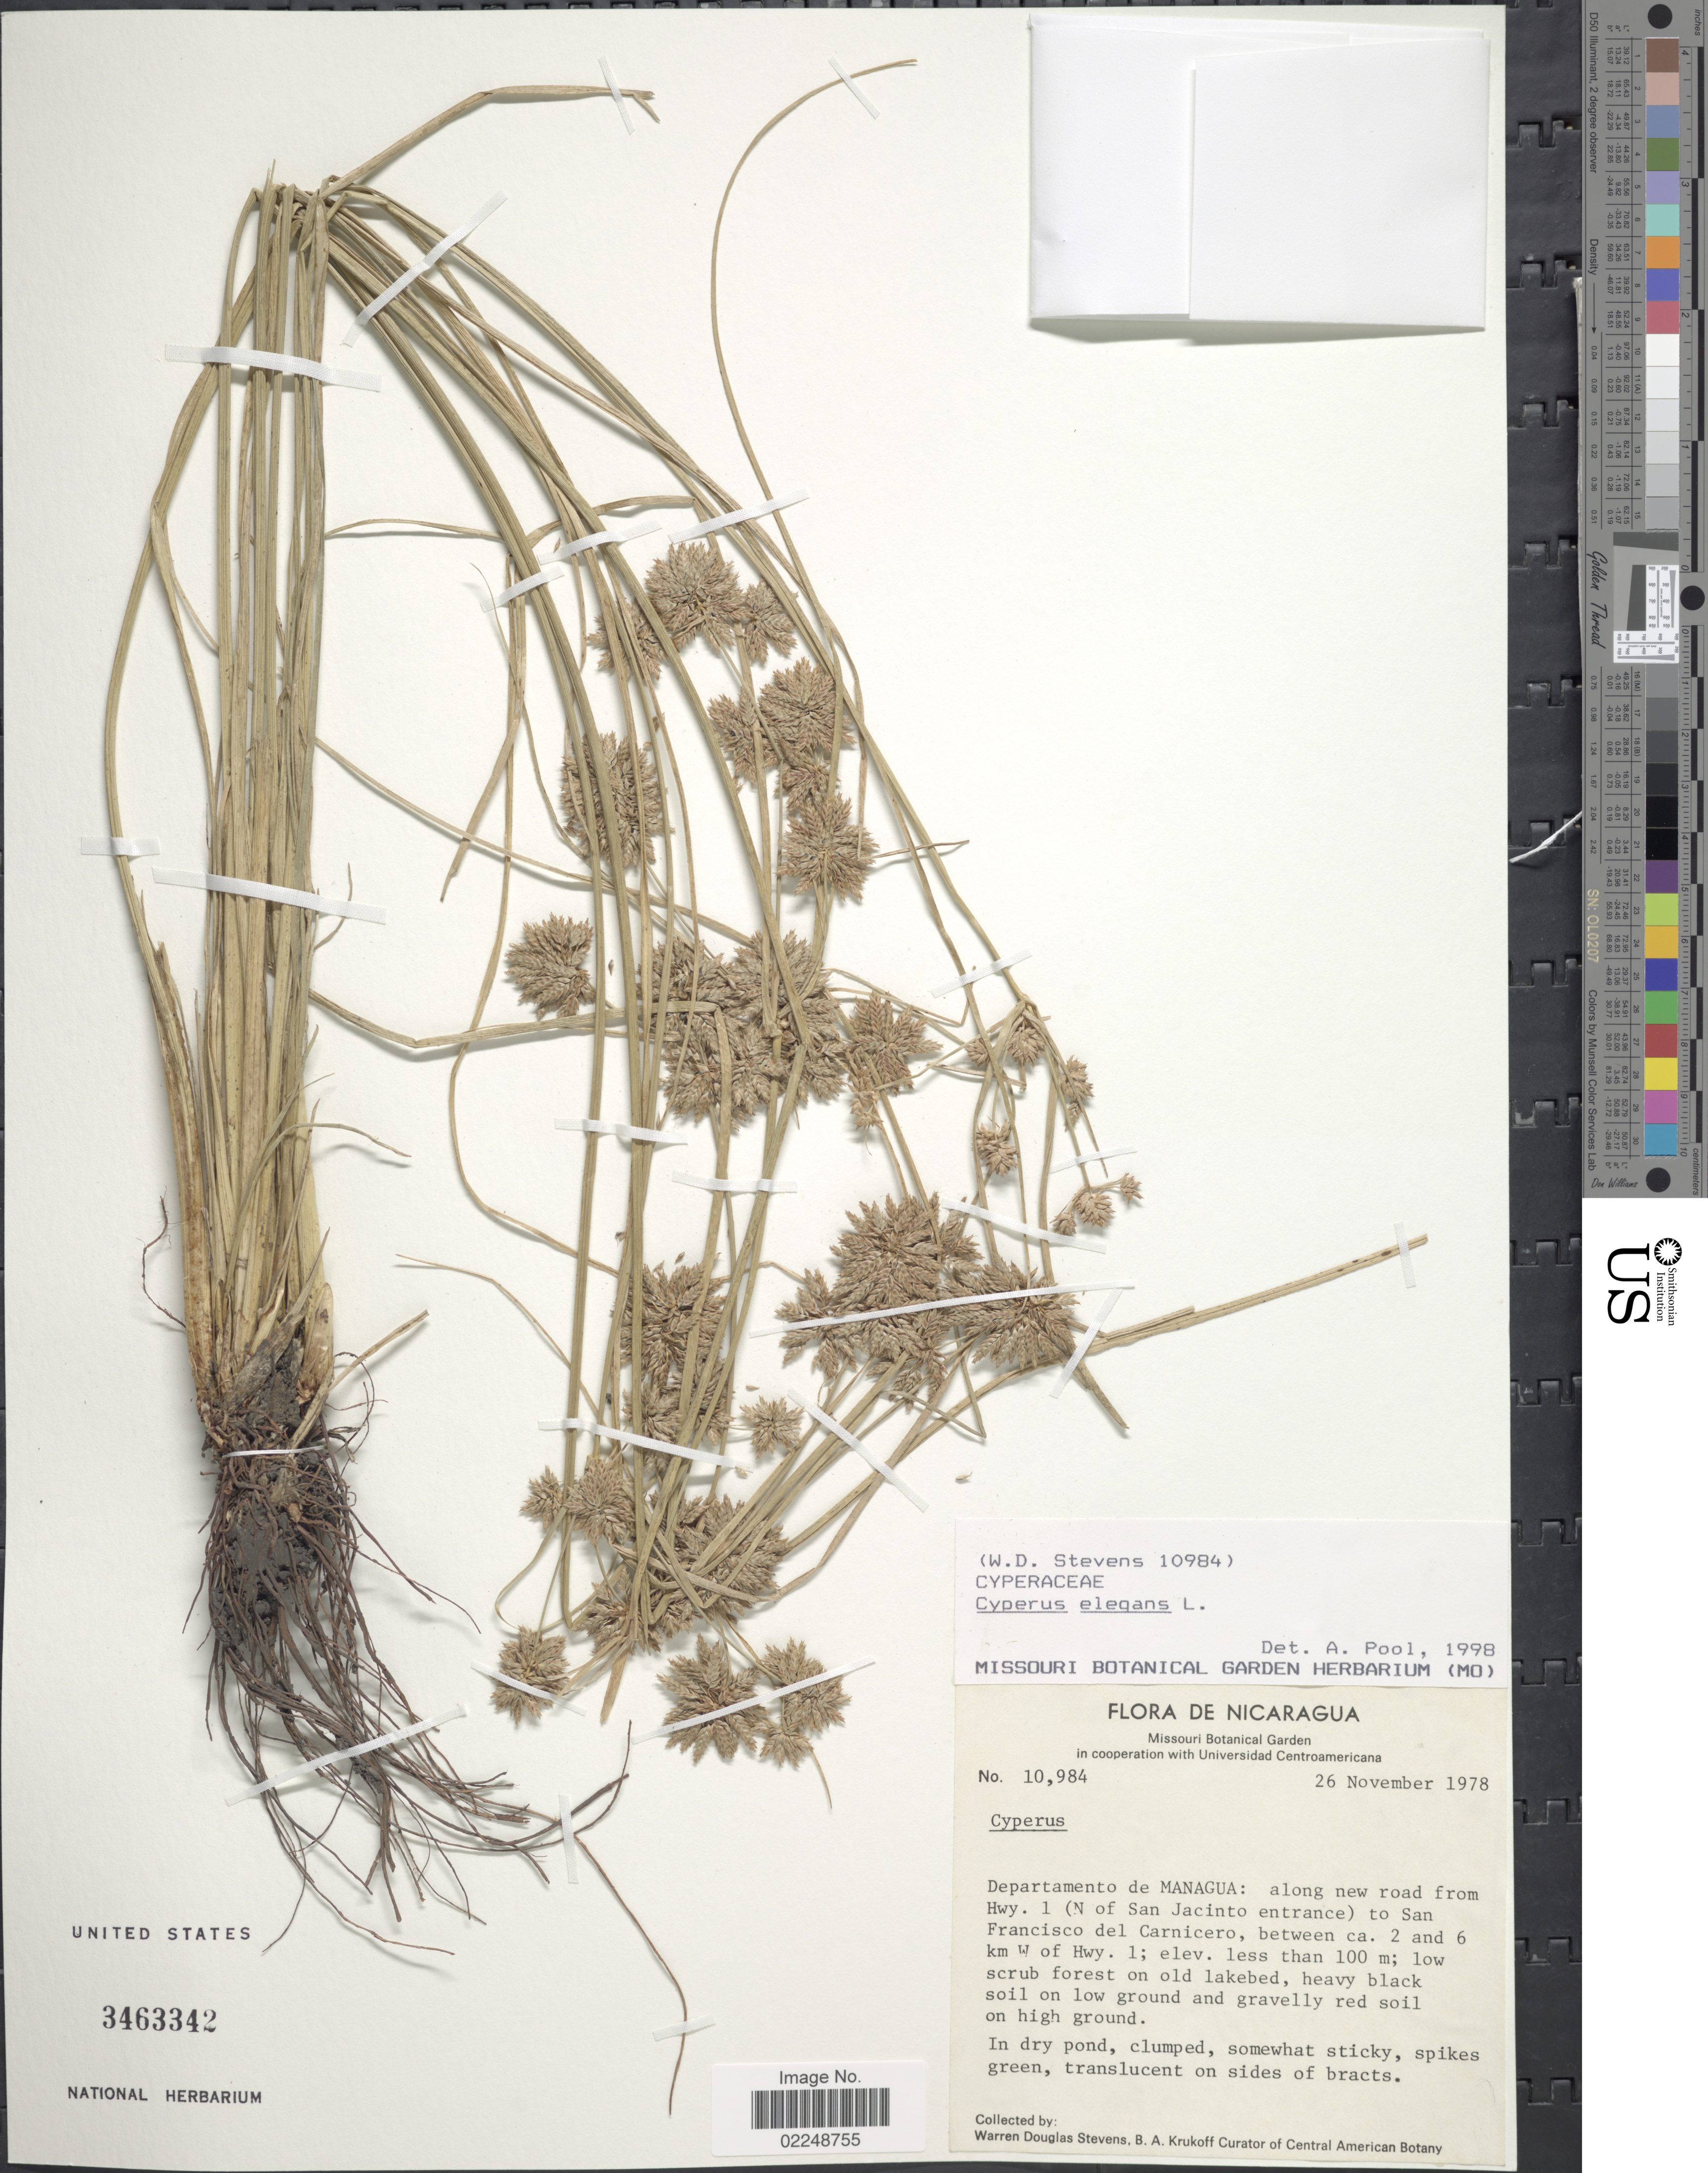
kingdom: Plantae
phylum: Tracheophyta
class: Liliopsida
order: Poales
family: Cyperaceae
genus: Cyperus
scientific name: Cyperus elegans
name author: L.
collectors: W. D. Stevens & B. A. Krukoff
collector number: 10984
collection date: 1978-11-26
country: Nicaragua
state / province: Managua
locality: Along new road from Hwy. 1 (N of San Jacinto entrance) to San Francisco del Carnicero, between ca. 2 and 6 km. W of Hwy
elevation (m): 100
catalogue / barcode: US 3463342